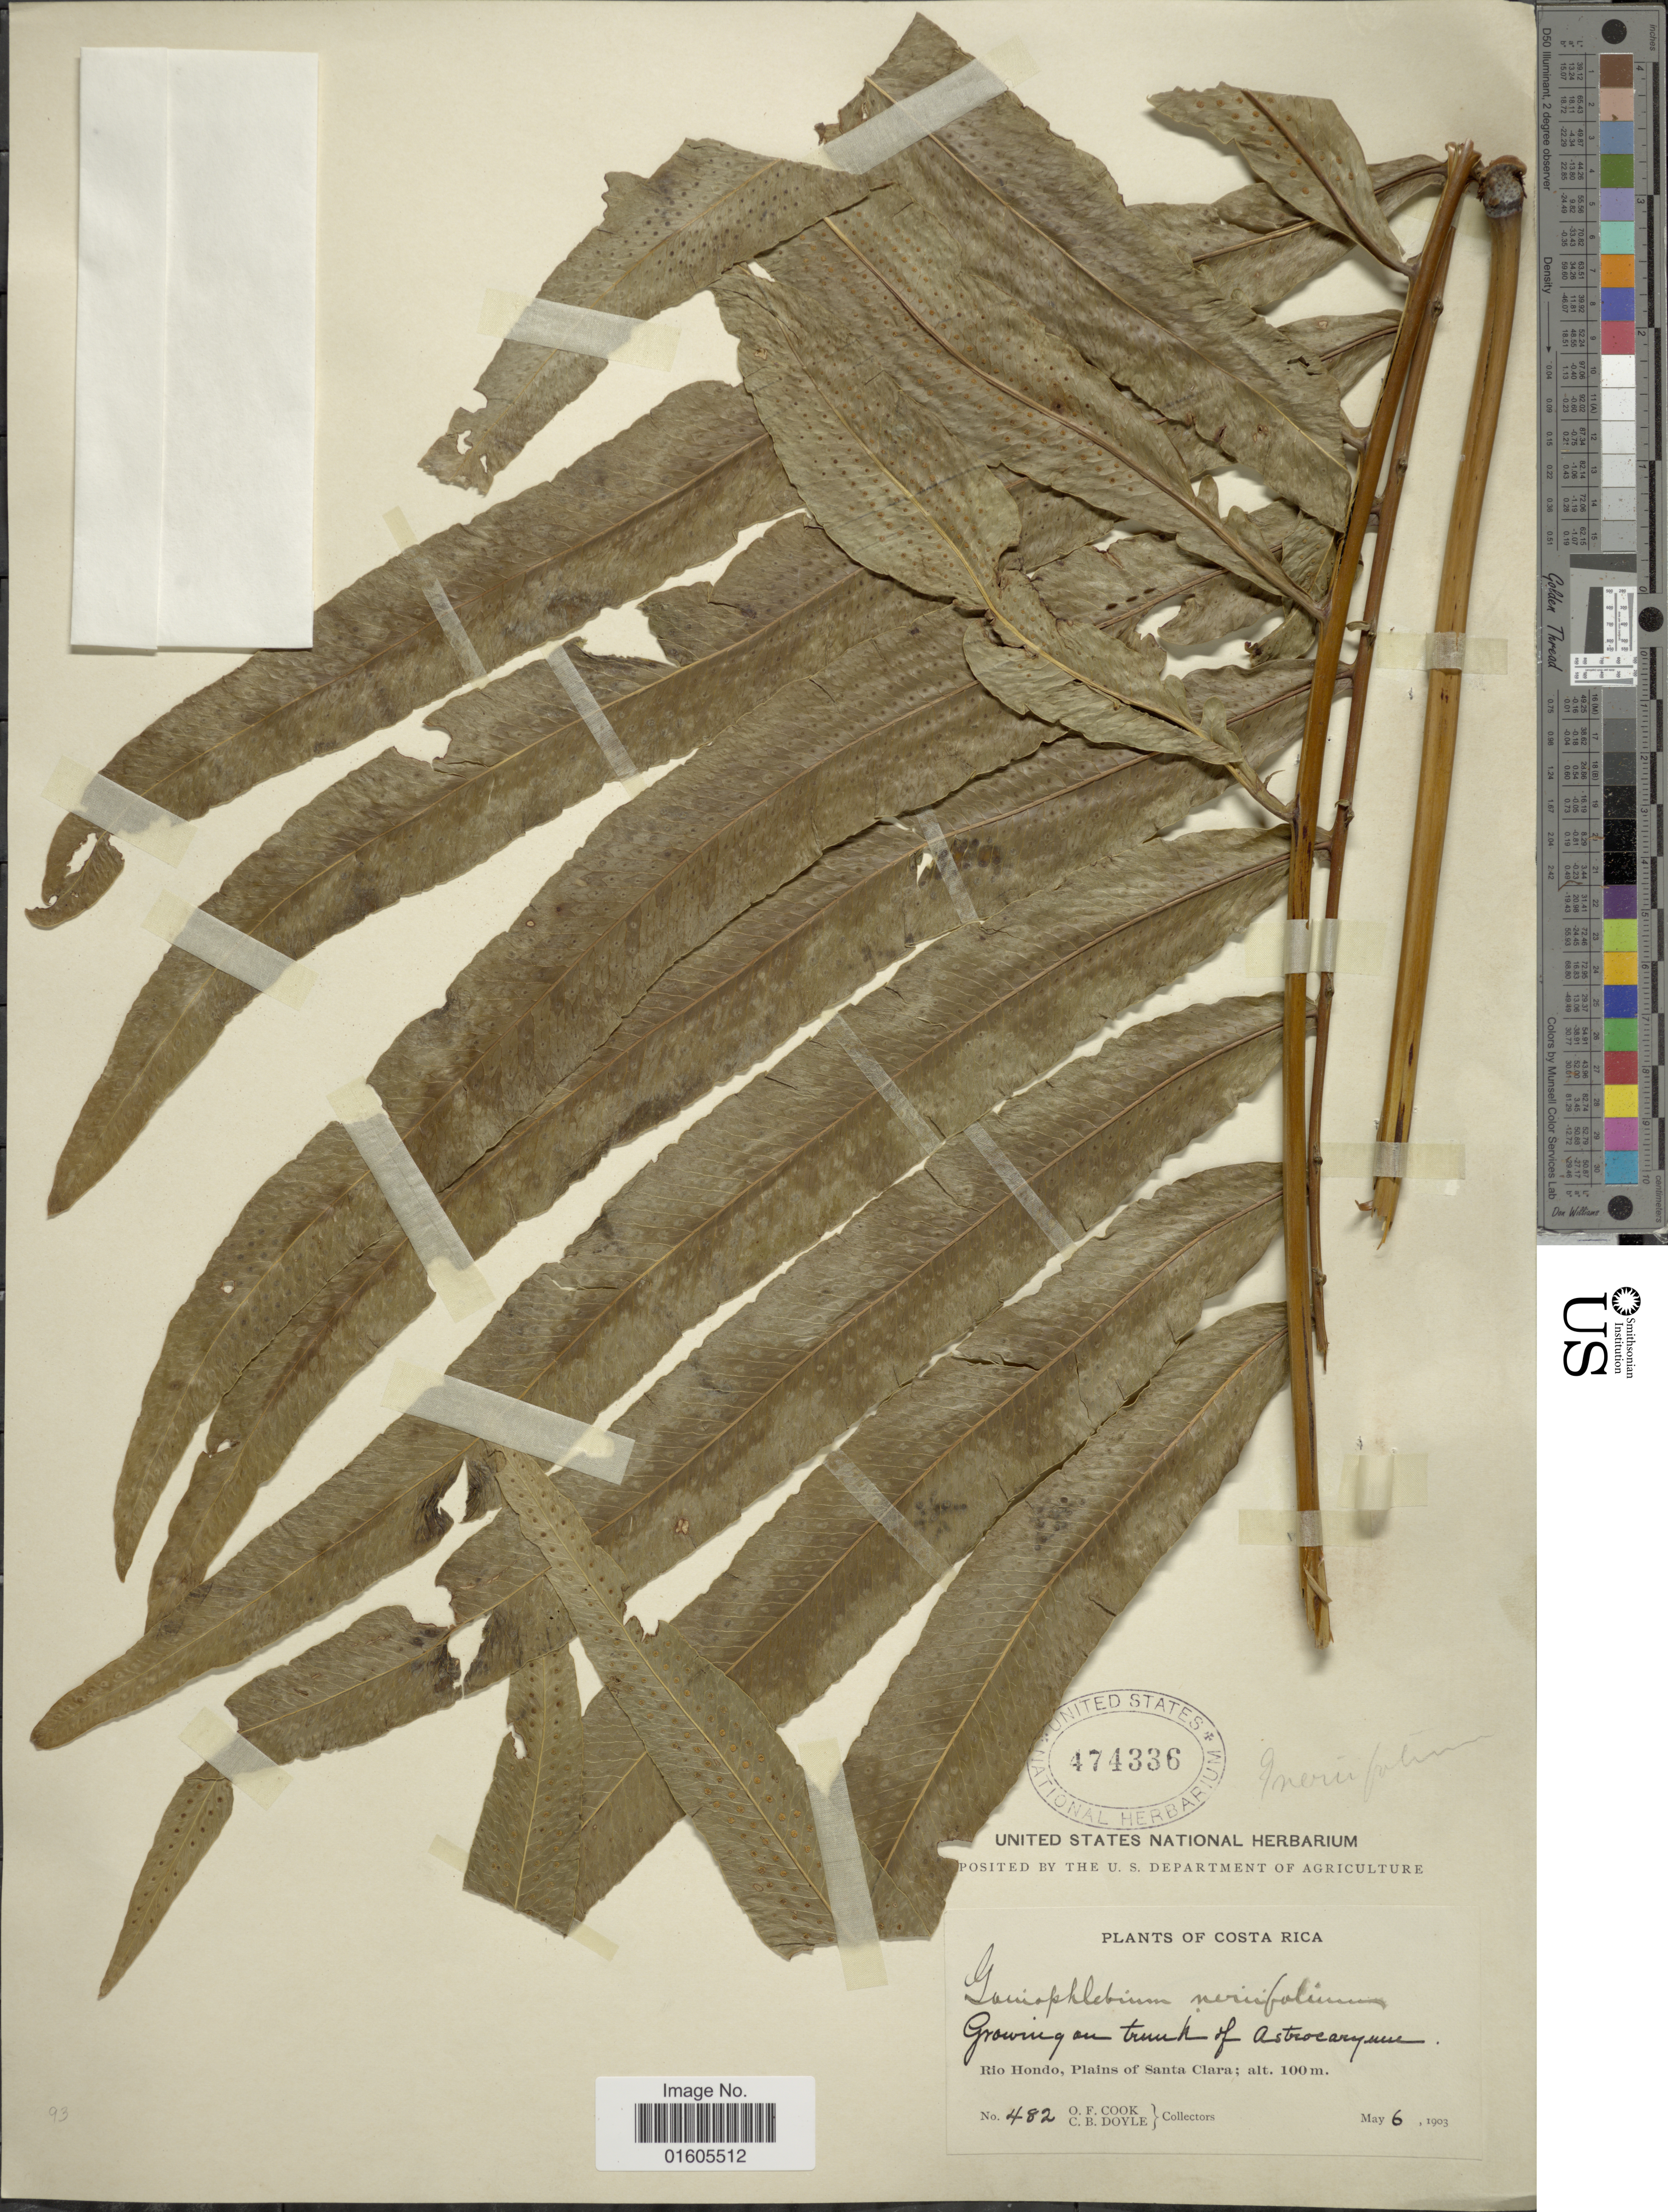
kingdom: Plantae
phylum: Tracheophyta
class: Polypodiopsida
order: Polypodiales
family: Polypodiaceae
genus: Serpocaulon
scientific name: Serpocaulon triseriale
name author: (Sw.) A.R. Sm.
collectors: O. F. Cook & C. Doyle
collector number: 482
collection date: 1903-05-06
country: Costa Rica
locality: Rio Hondo, Plains of Santa Clara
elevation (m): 100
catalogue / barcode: US 474336